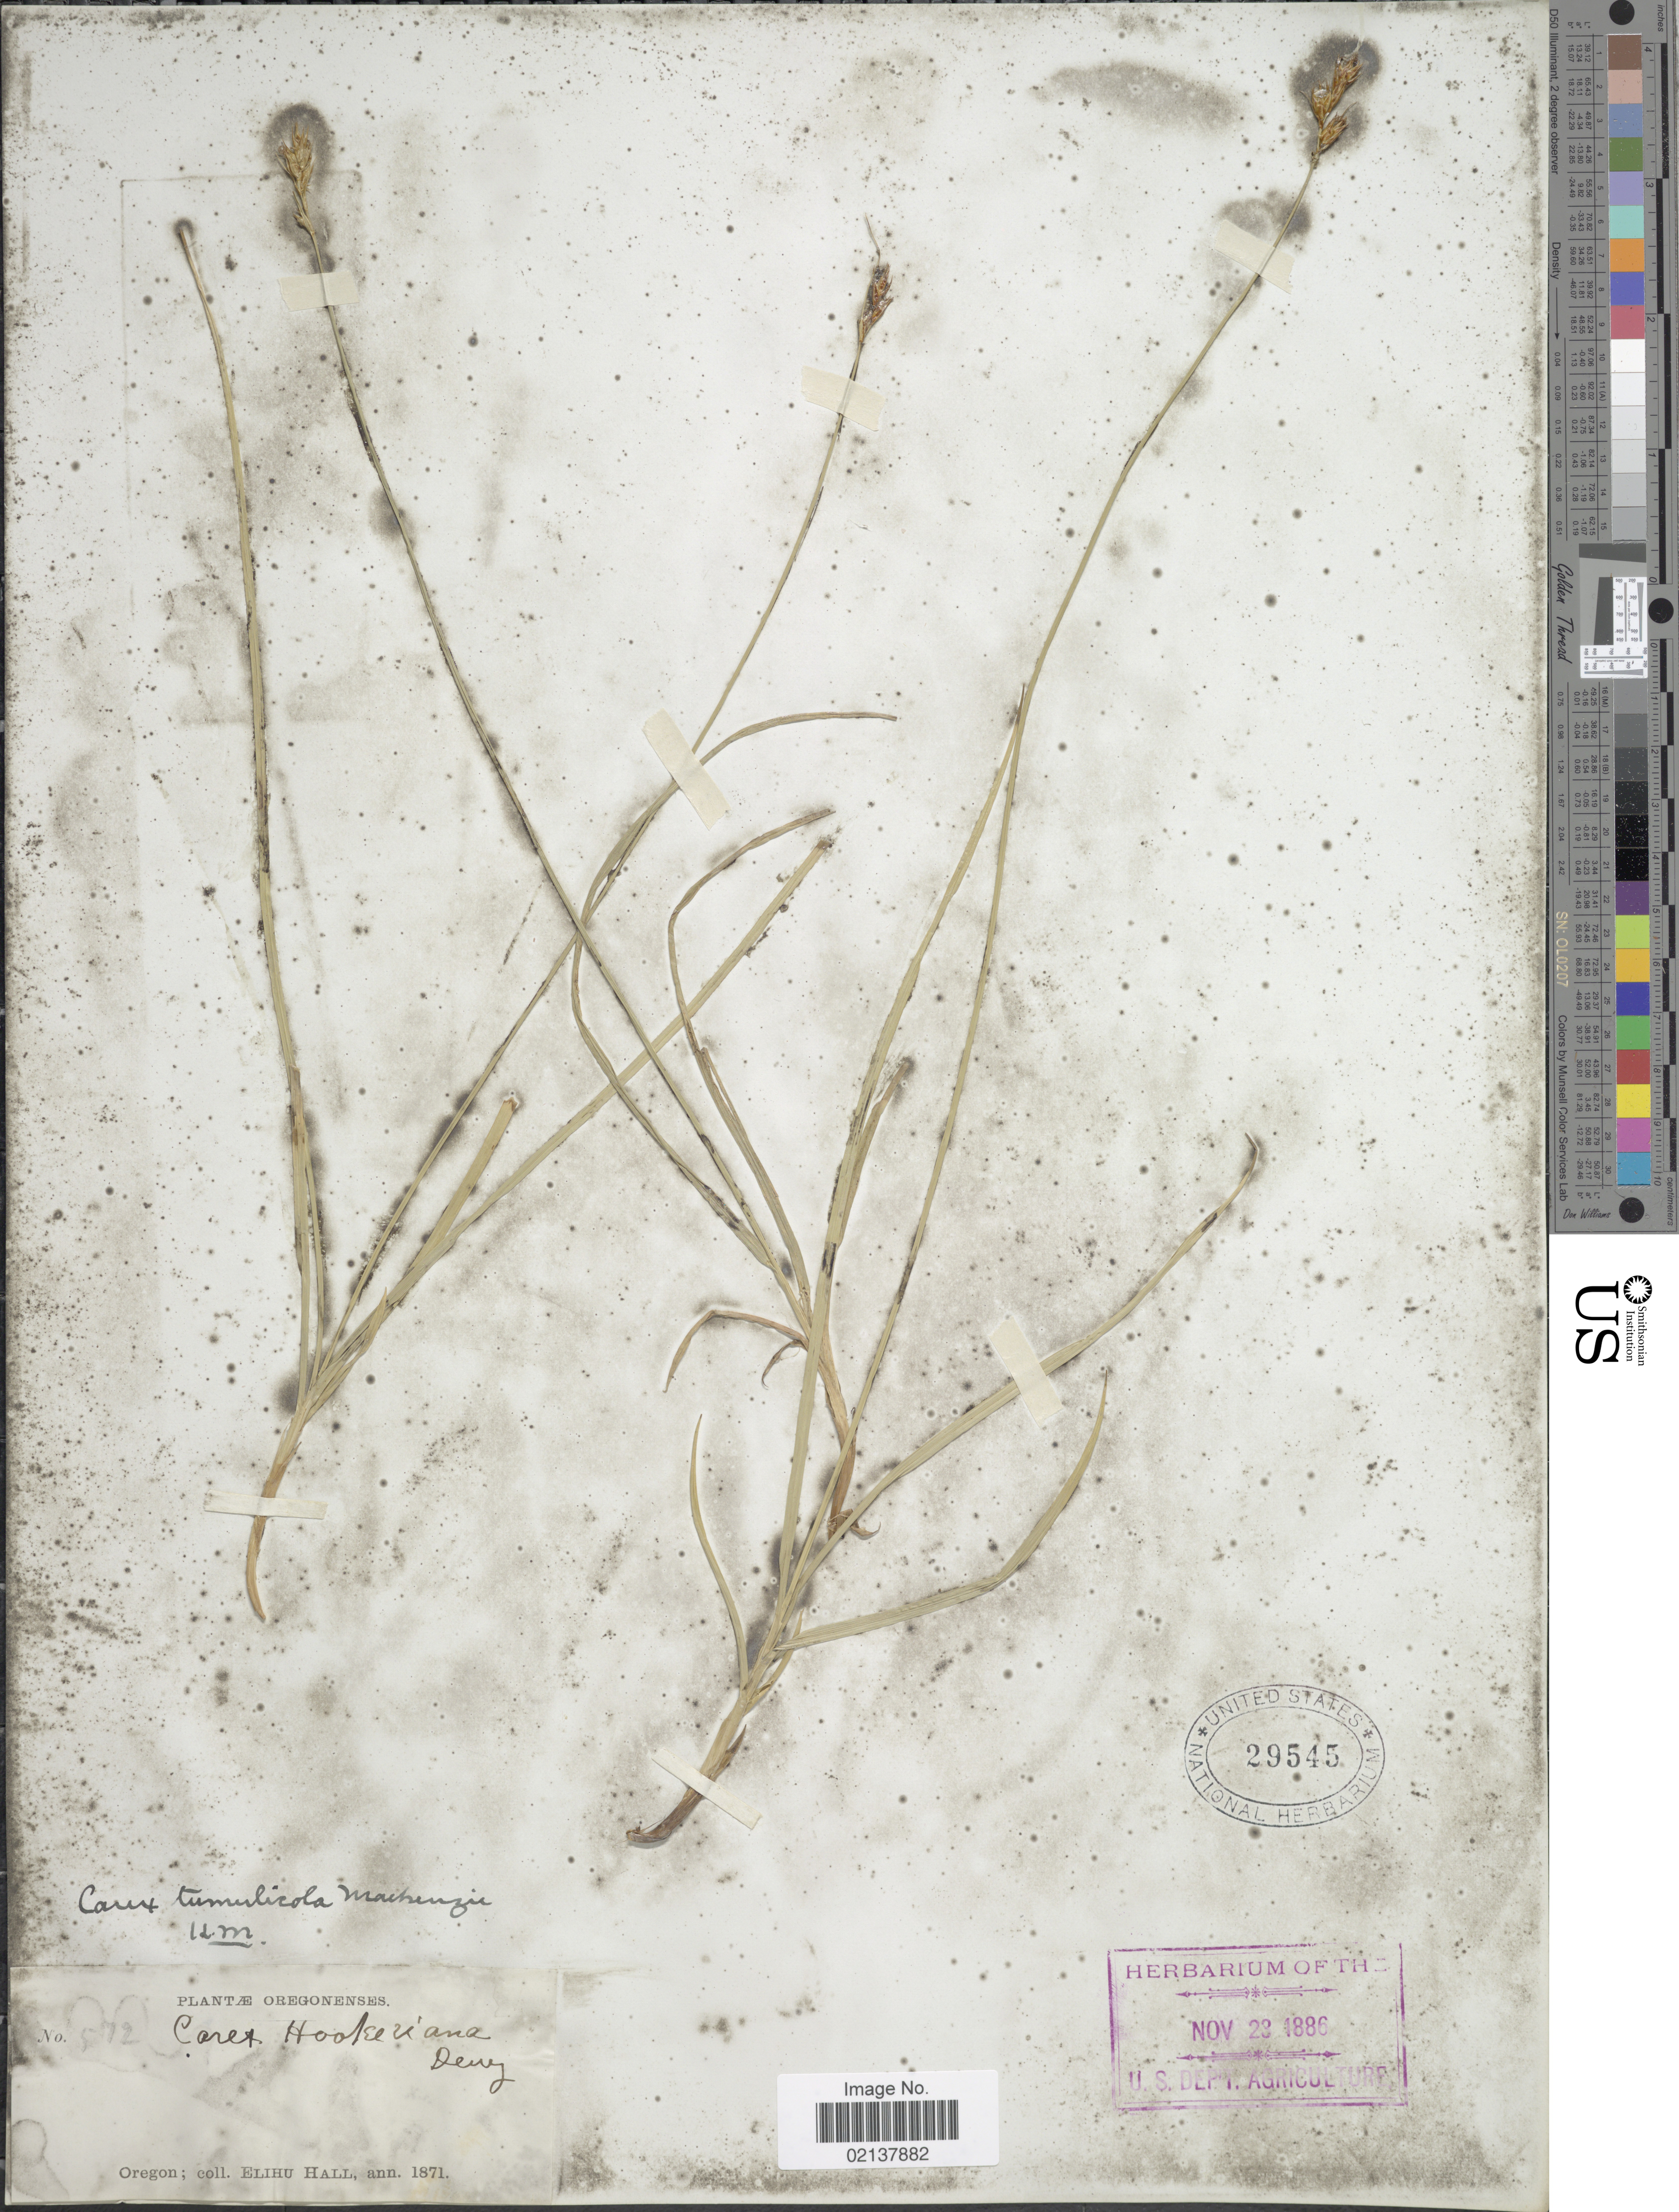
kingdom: Plantae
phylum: Tracheophyta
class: Liliopsida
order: Poales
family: Cyperaceae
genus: Carex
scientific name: Carex tumulicola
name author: Mack.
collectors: E. Hall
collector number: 572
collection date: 1871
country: United States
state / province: Oregon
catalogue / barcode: US 29545